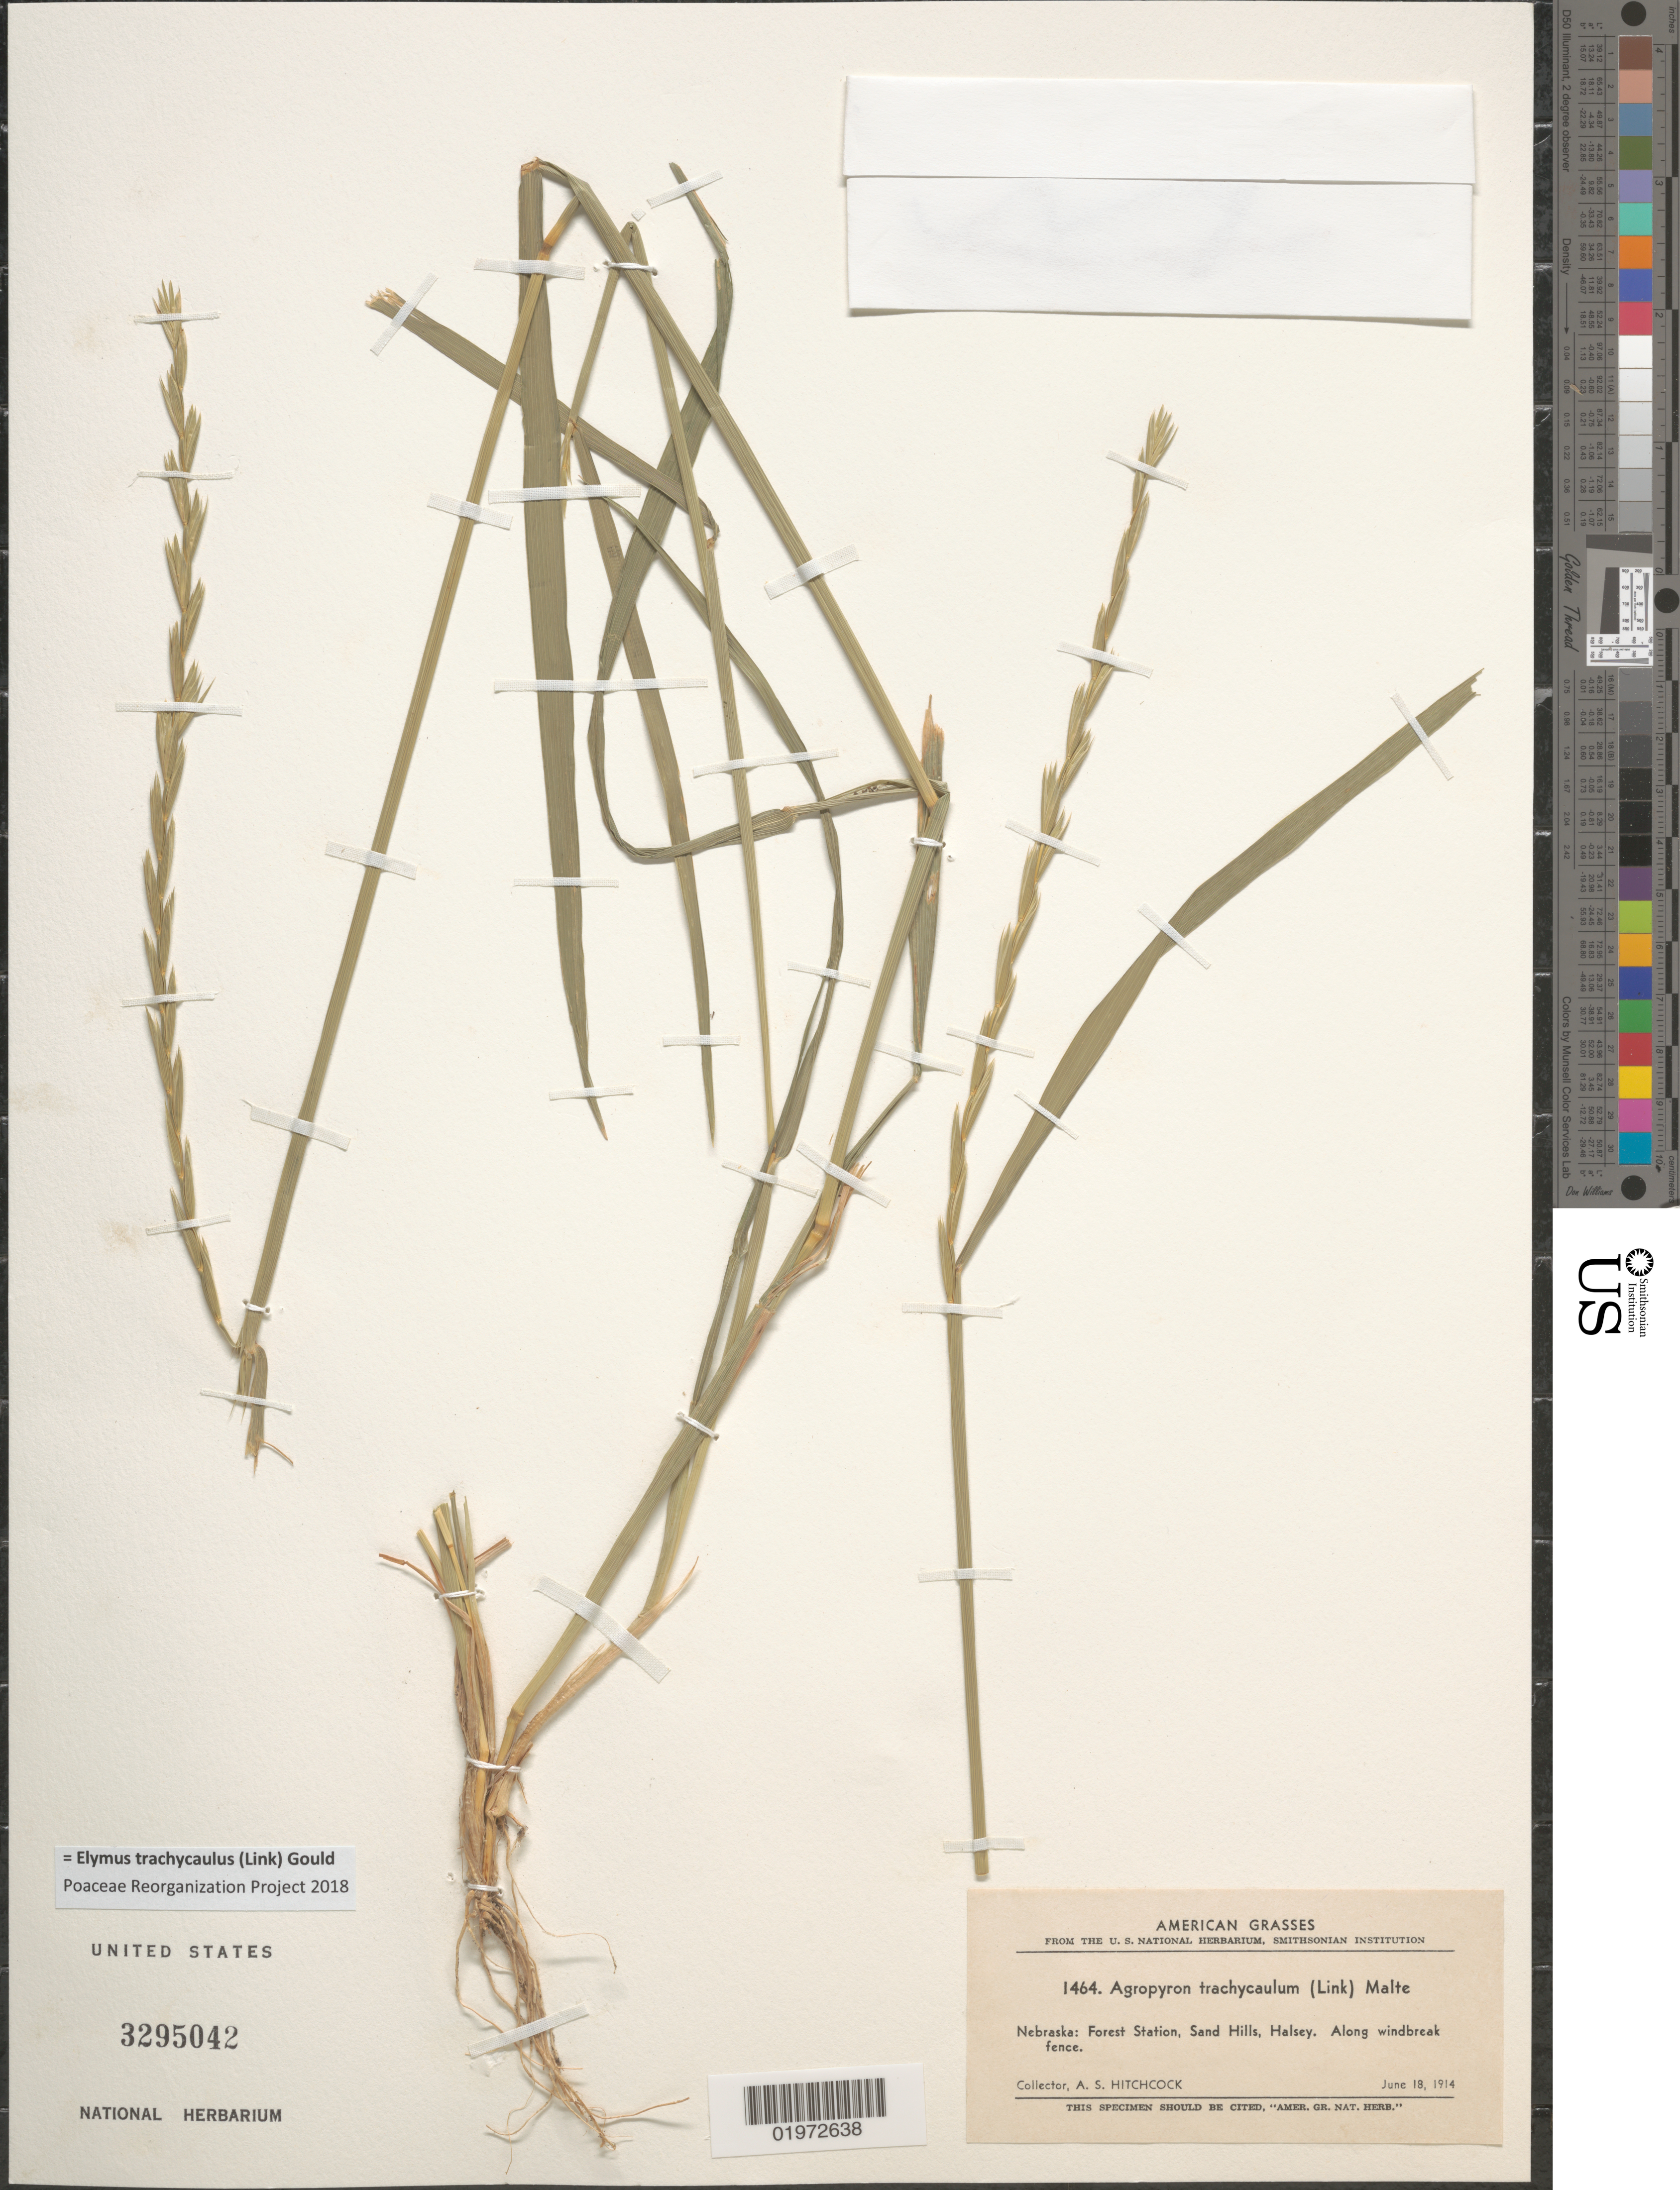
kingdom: Plantae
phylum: Tracheophyta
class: Liliopsida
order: Poales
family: Poaceae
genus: Elymus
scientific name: Elymus trachycaulus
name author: (Link) Gould ex Shinners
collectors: A. S. Hitchcock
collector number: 1464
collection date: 1914-06-18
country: United States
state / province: Nebraska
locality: Forest Station, Sand Hills, Halsey. Along windbreak fence.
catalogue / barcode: US 3295042